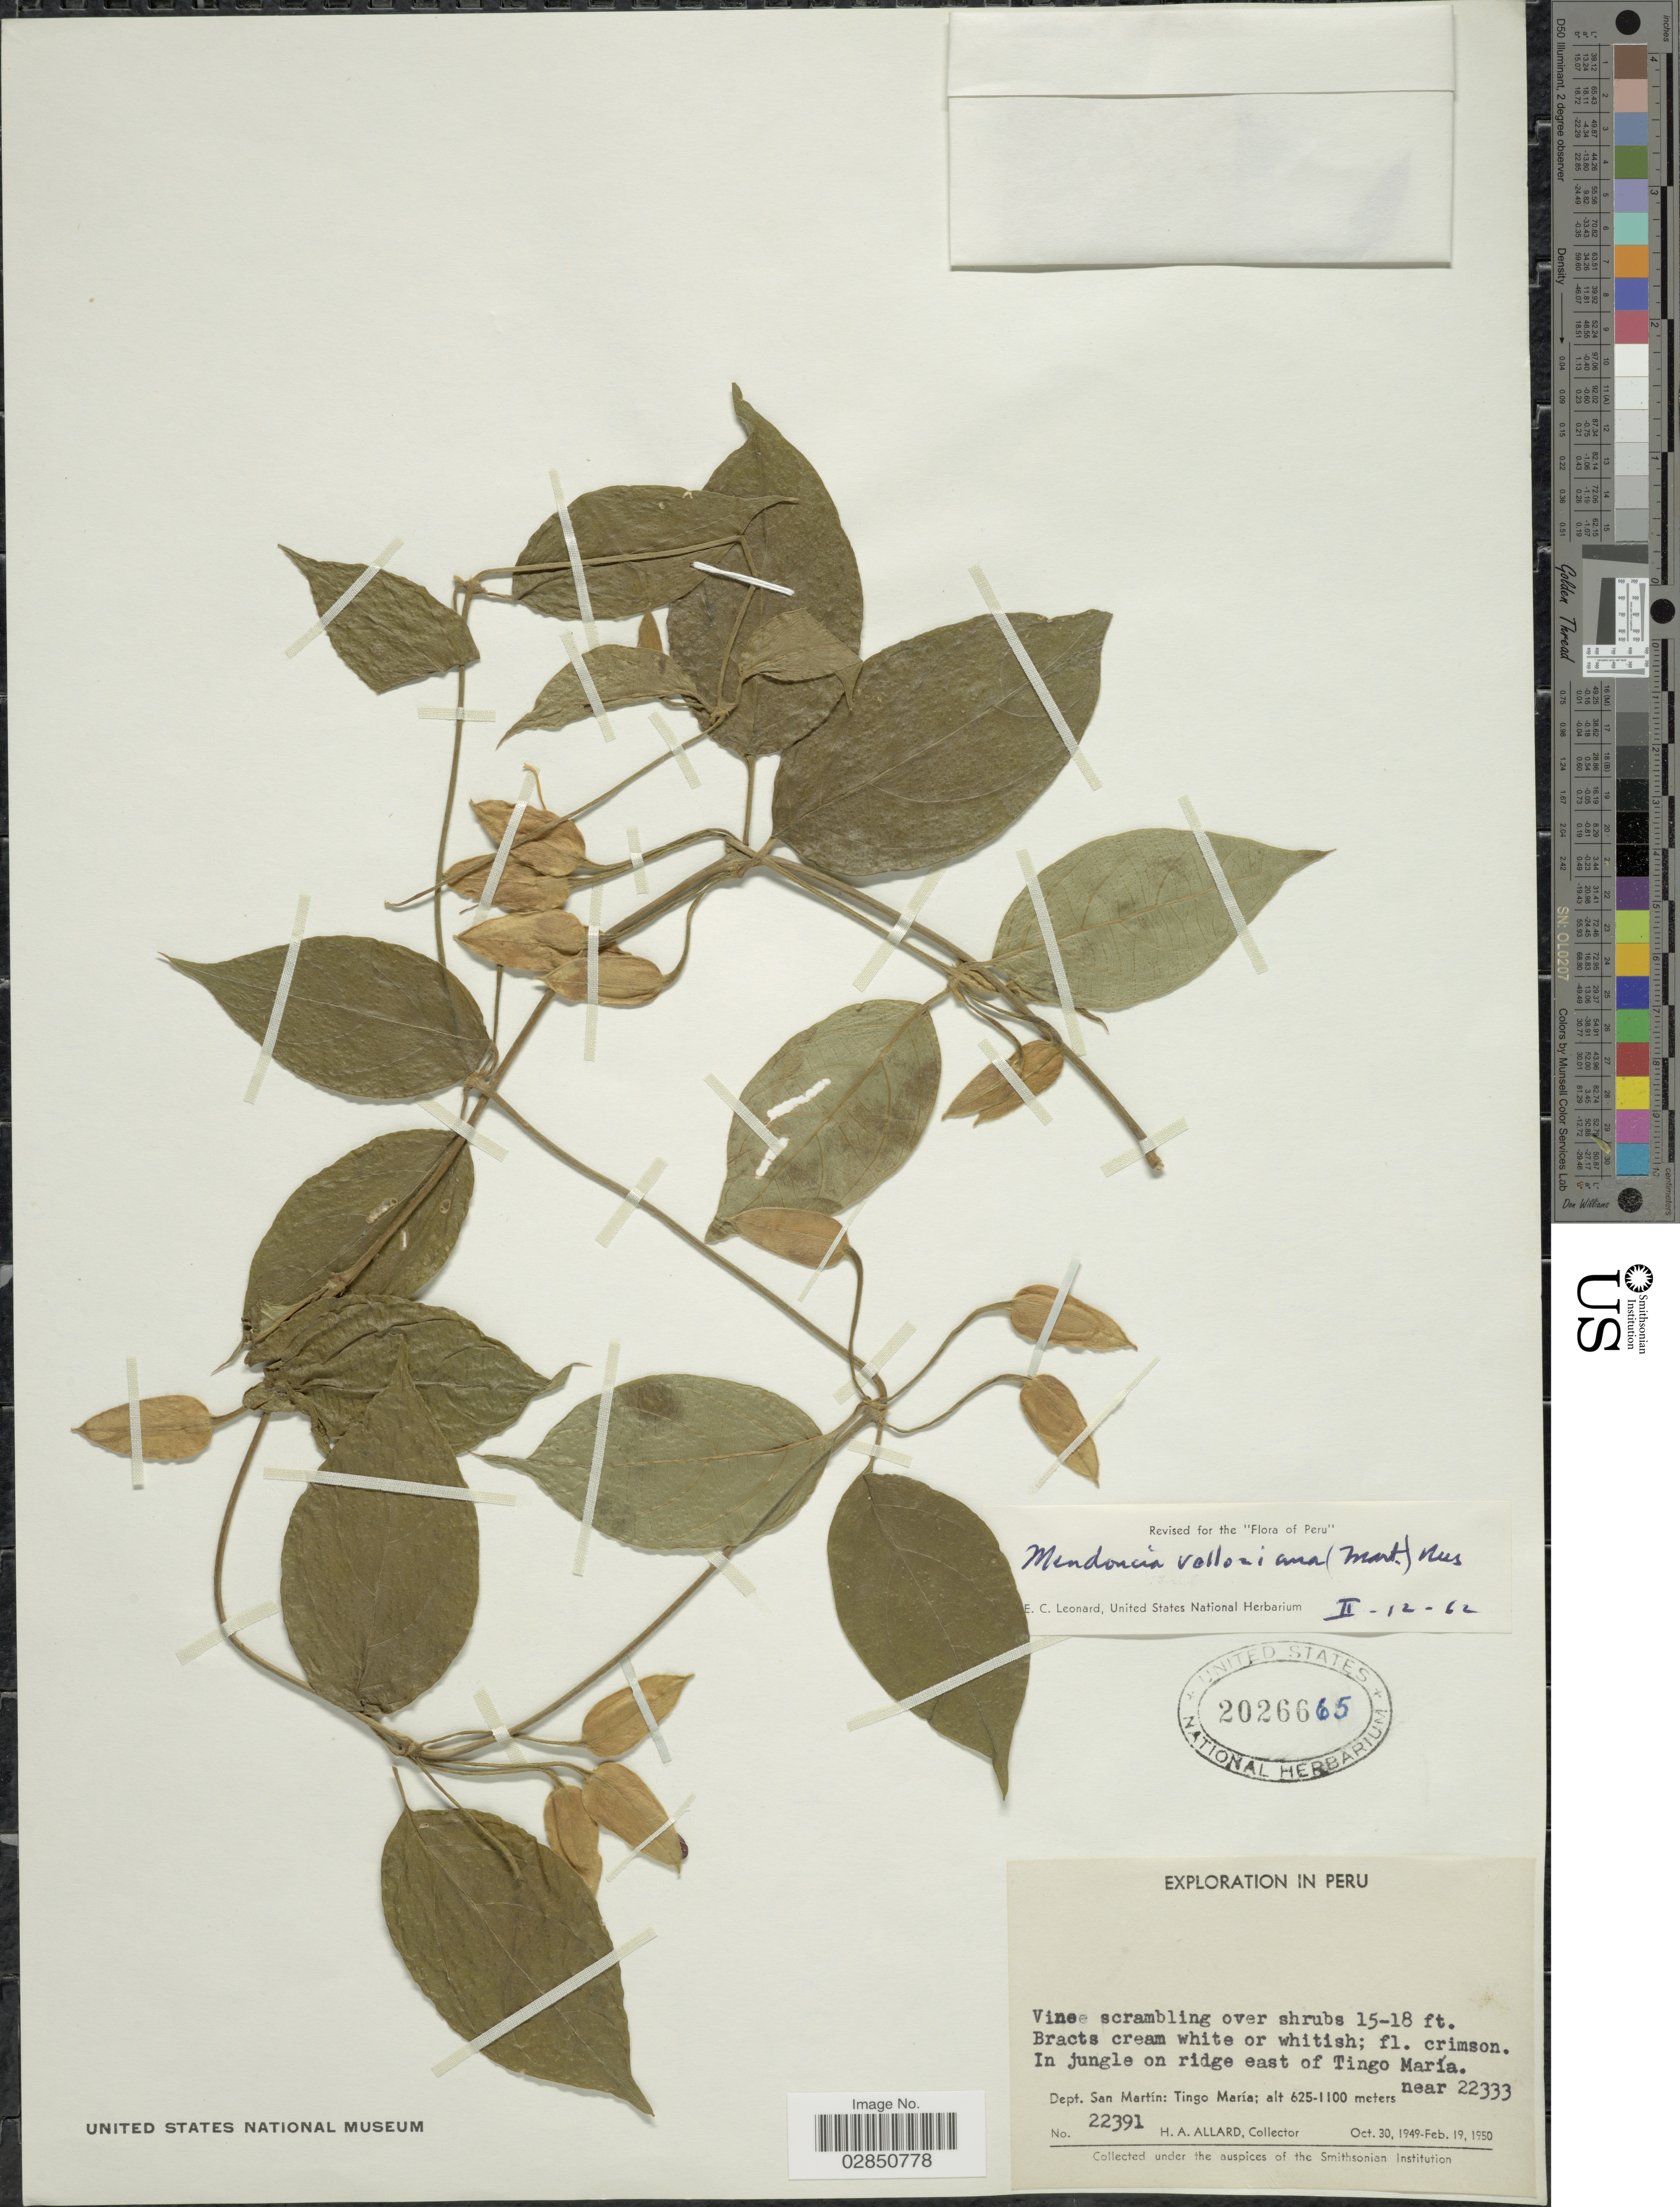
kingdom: Plantae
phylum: Tracheophyta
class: Magnoliopsida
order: Lamiales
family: Acanthaceae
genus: Mendoncia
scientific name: Mendoncia aspera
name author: (Ruiz & Pav.) Nees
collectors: H. A. Allard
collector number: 22391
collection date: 1949-10-30/1950-02-19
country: Peru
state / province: San Martín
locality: In jungle on ridge east of Tingo María near 22333. Dept. San Martín: Tingo María.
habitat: in jungle on ridge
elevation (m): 625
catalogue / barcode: US 2026665